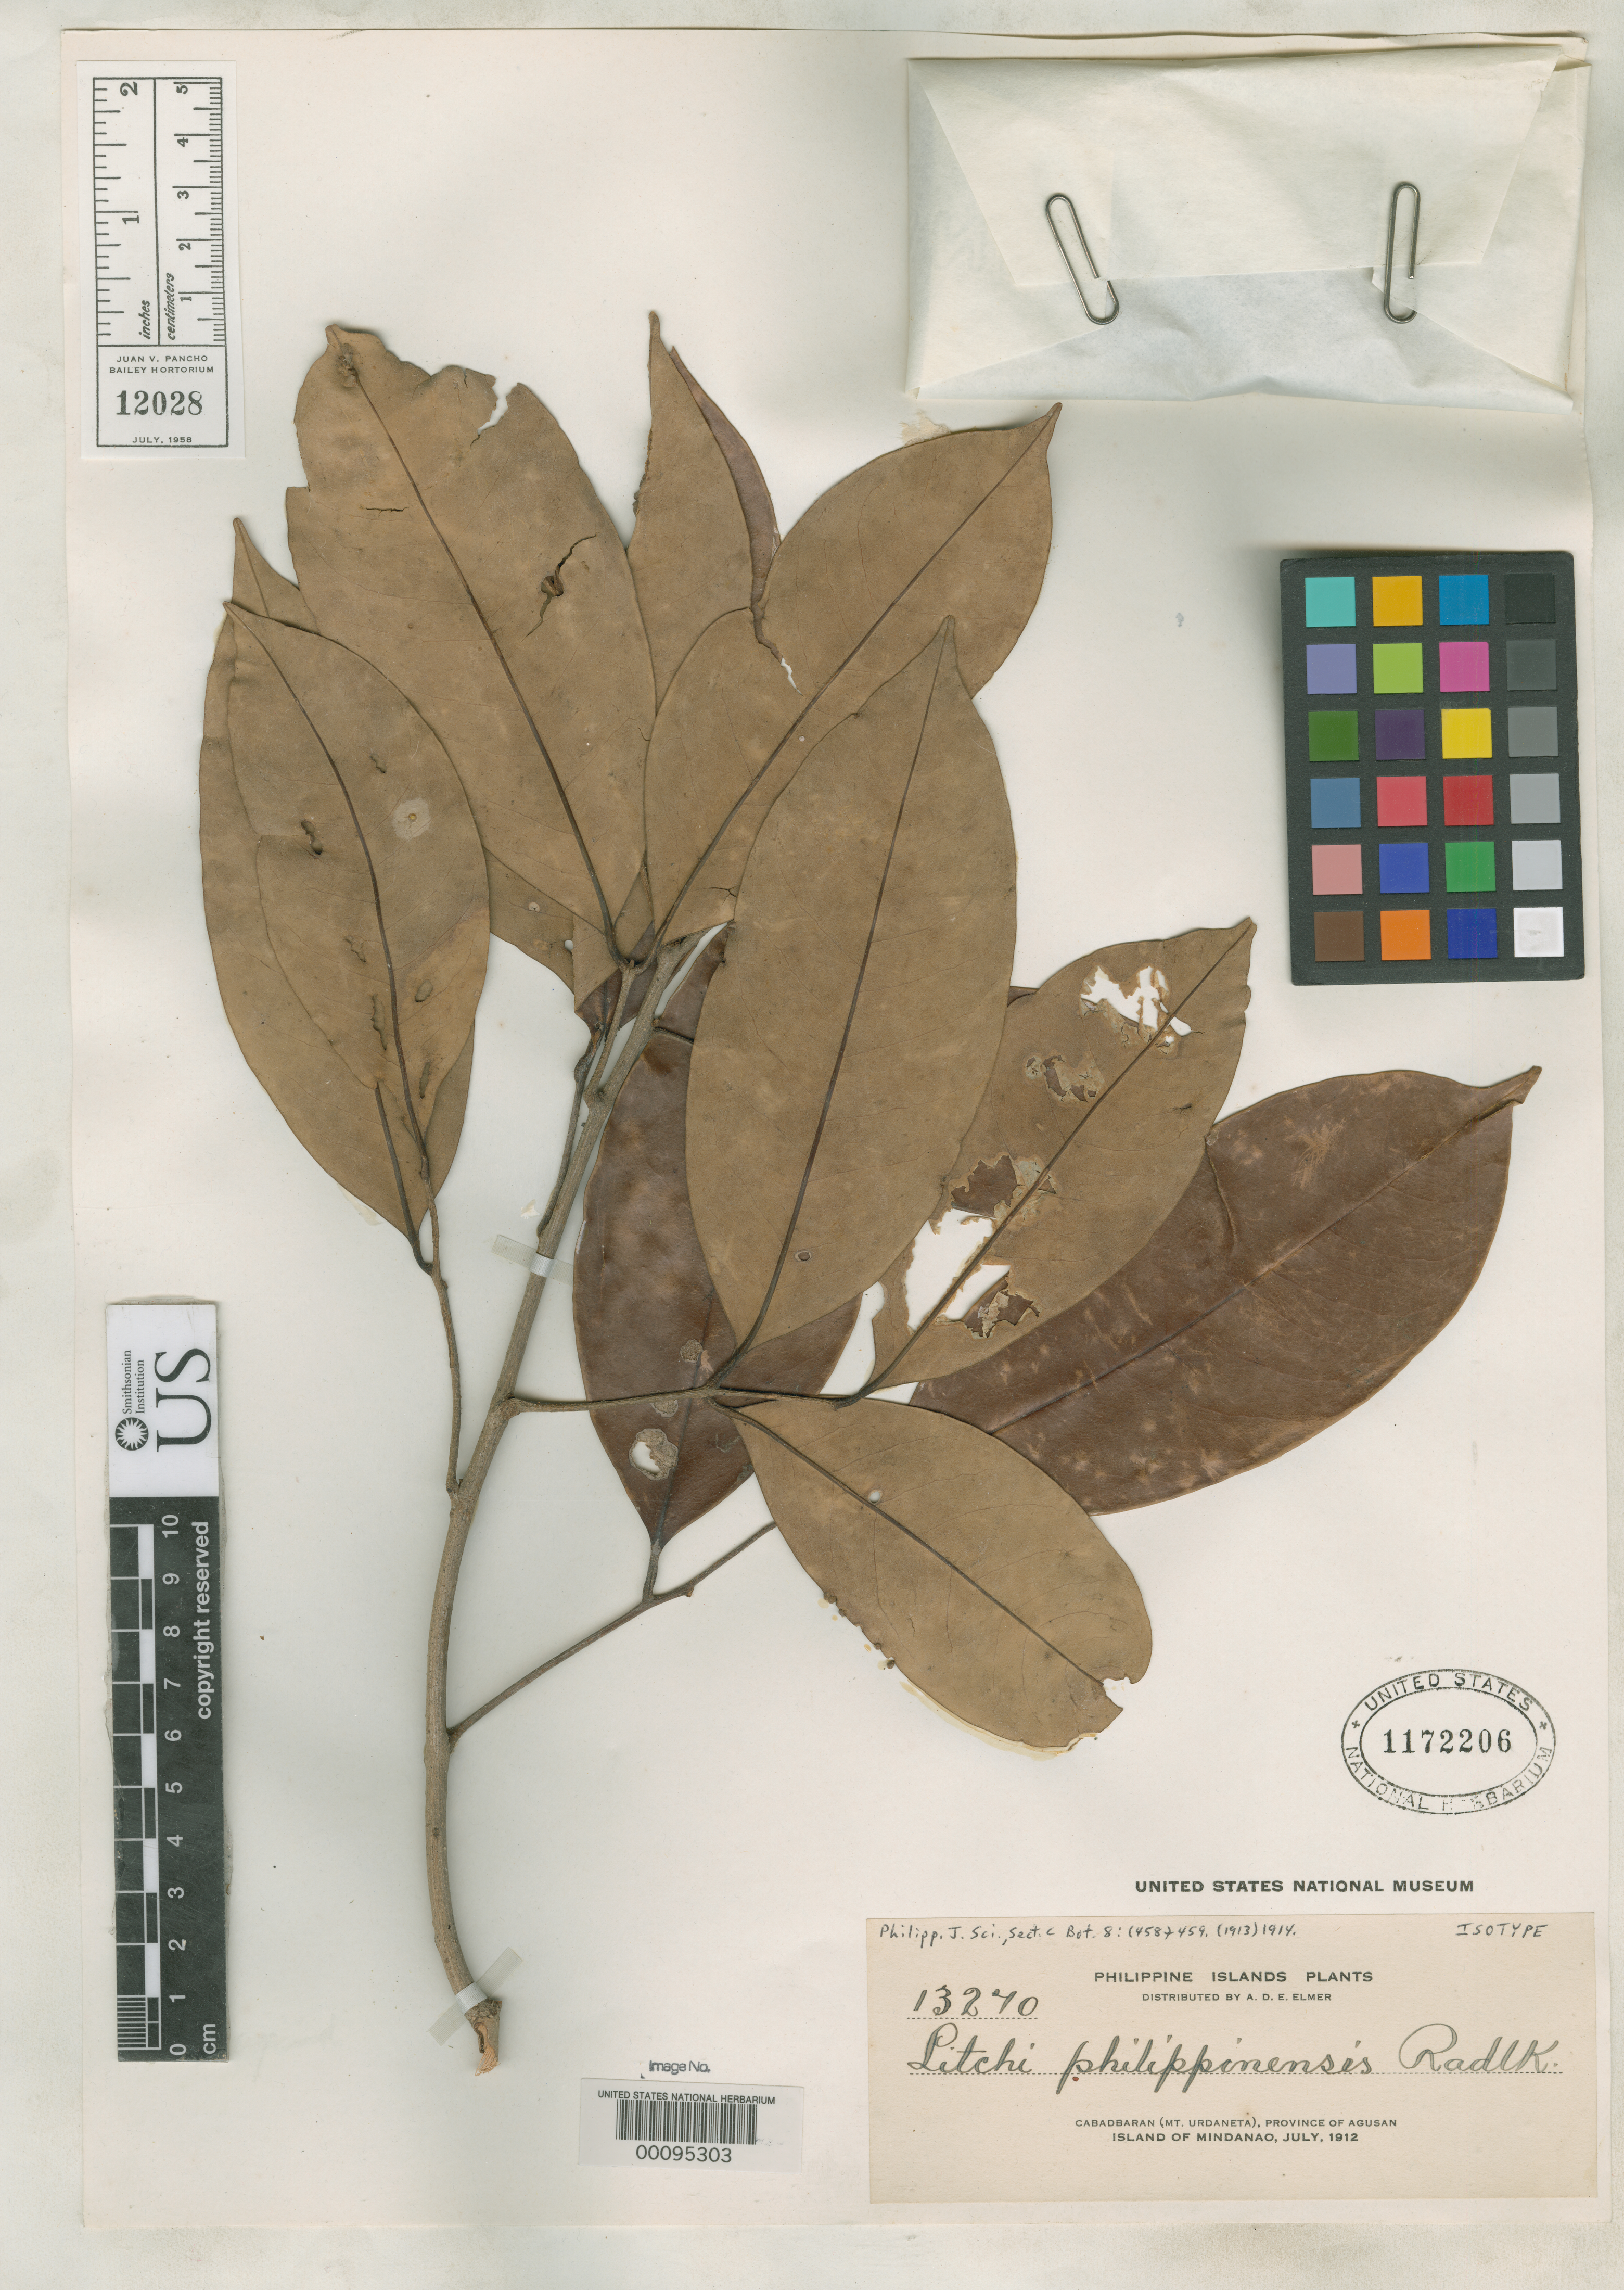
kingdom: Plantae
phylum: Tracheophyta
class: Magnoliopsida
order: Sapindales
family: Sapindaceae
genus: Litchi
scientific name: Litchi philippinensis f. mindanaensis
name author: Radlk.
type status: Isotype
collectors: A. D. E. Elmer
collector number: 13270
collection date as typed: Jul 1912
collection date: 1912-07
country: Philippines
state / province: Caraga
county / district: Agusan del Norte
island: Mindanao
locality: Cabadbaran, Mt. Urdaneta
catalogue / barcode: US 1172206